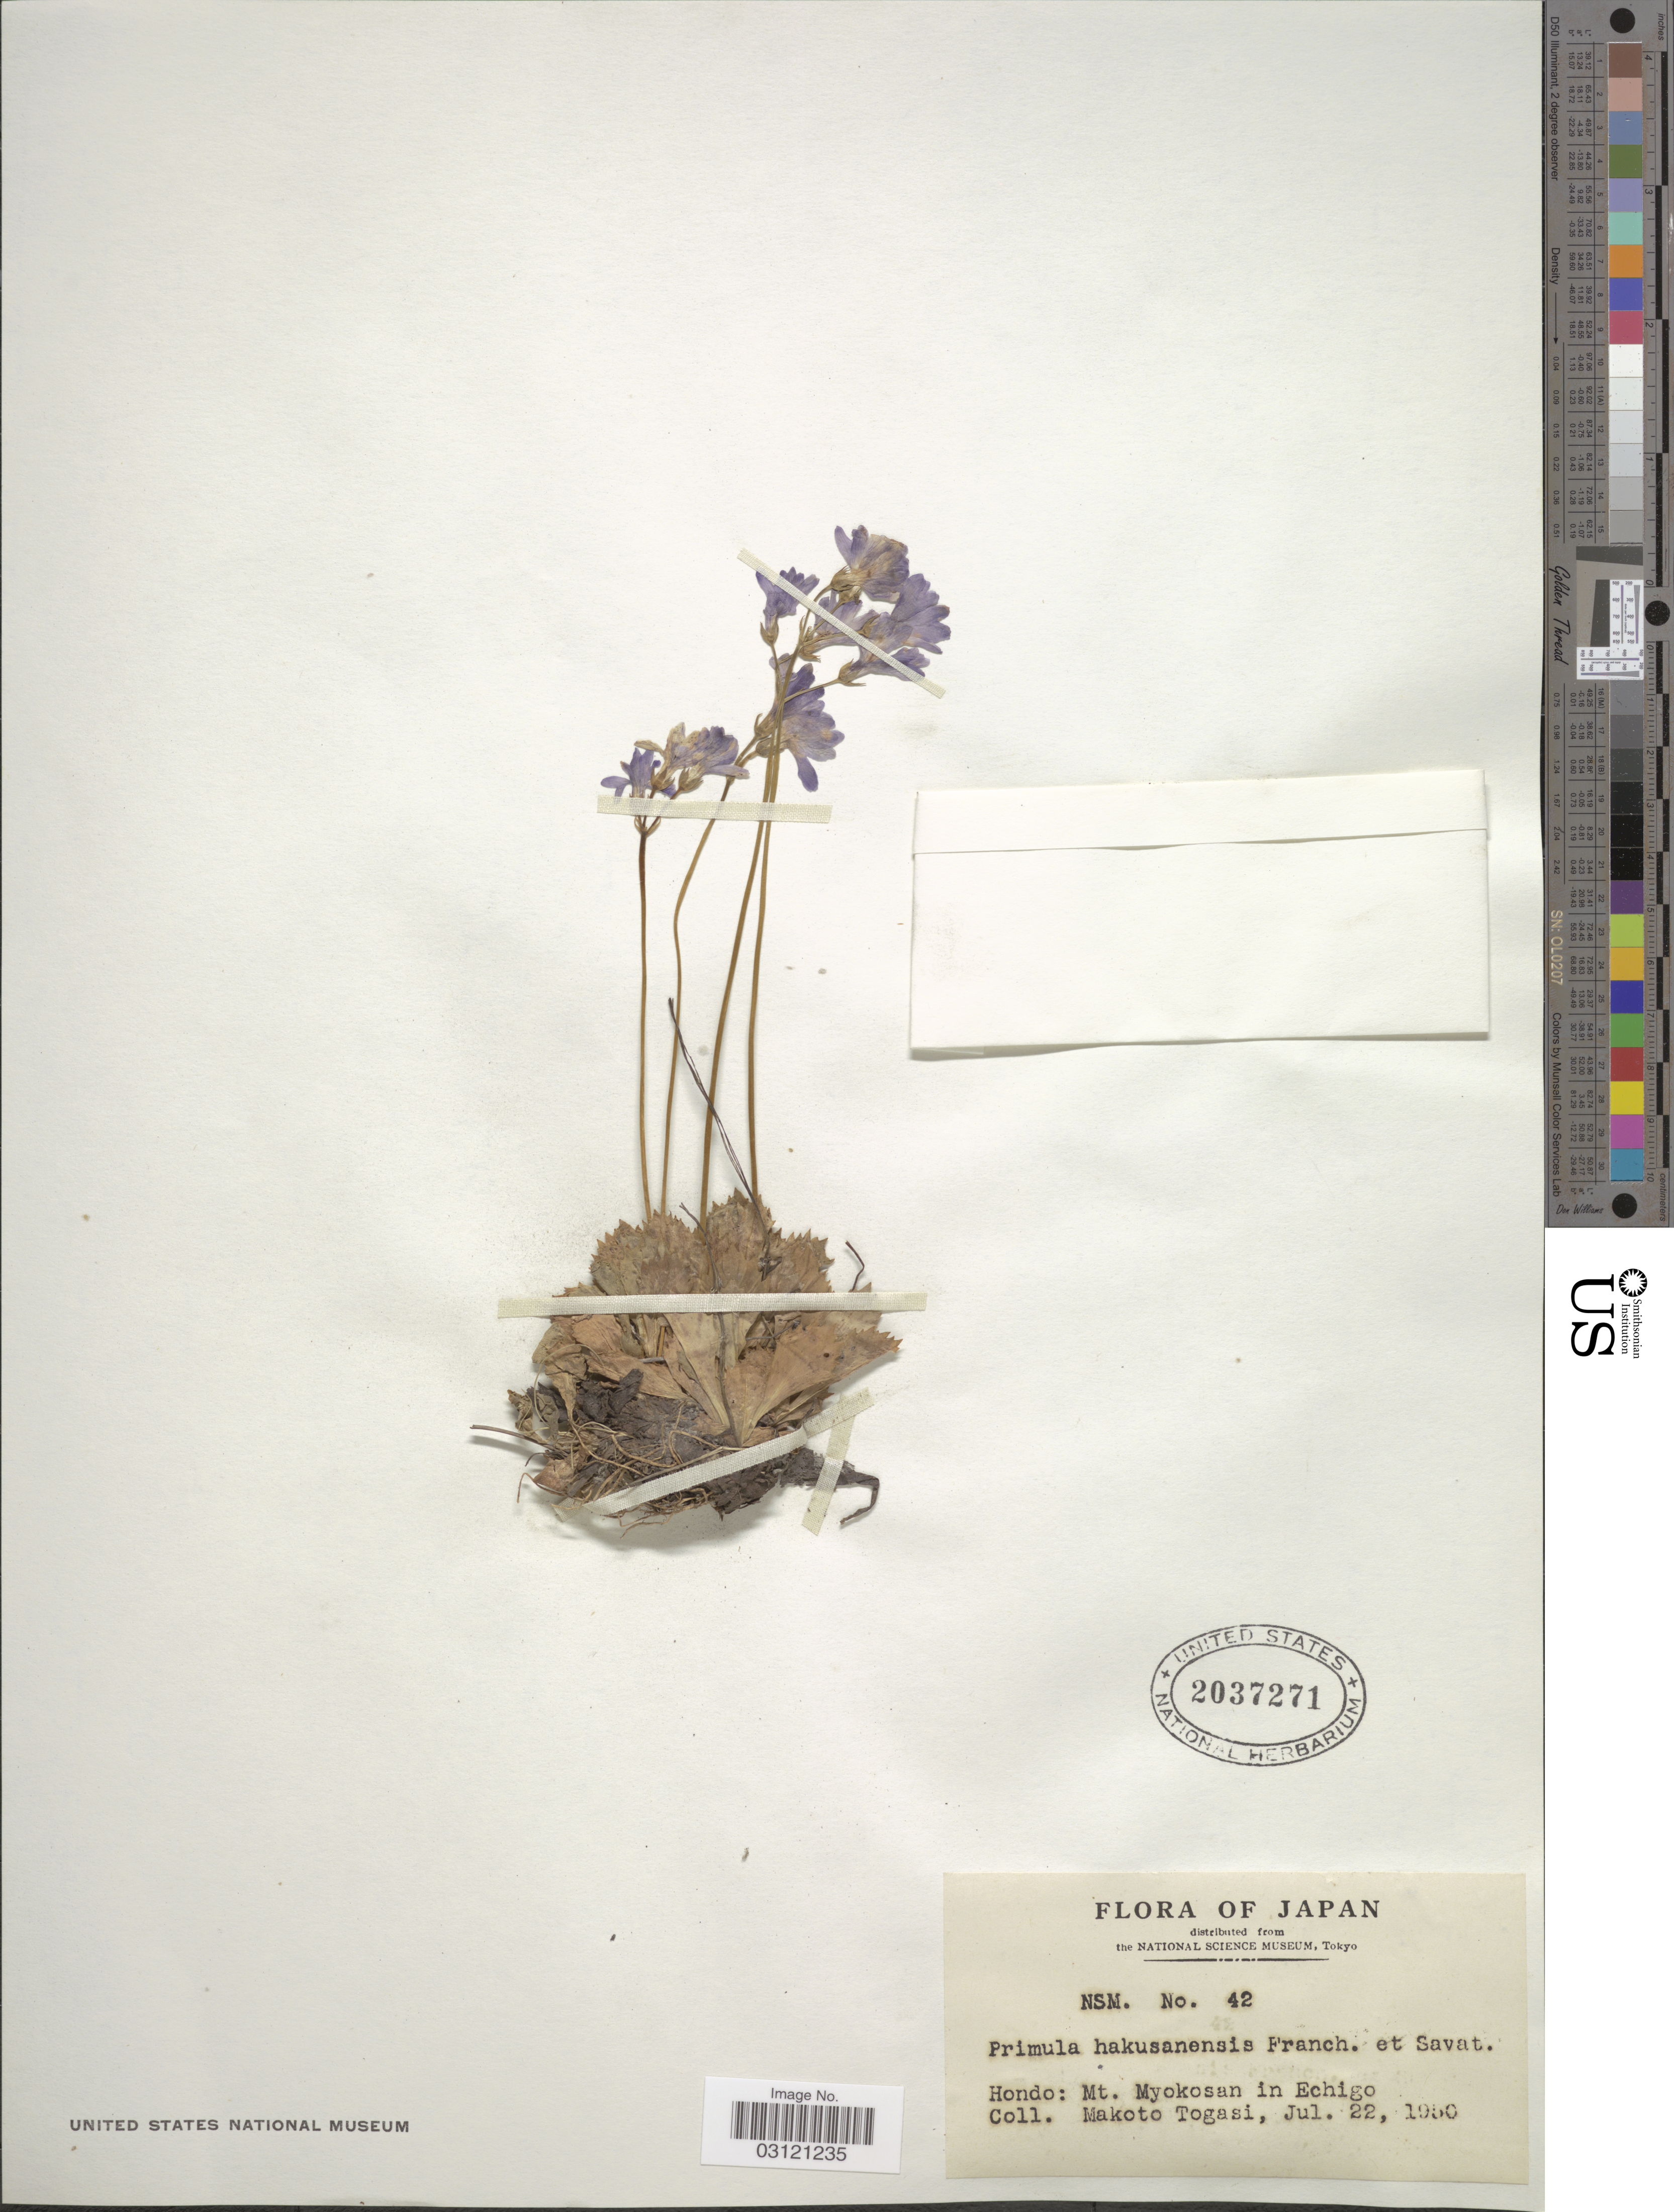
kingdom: Plantae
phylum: Tracheophyta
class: Magnoliopsida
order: Ericales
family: Primulaceae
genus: Primula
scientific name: Primula hakusanensis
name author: Franch.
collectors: M. Togasi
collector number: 42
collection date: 1950-07-22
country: Japan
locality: Hondo: Mt. Myokosan in Echigo.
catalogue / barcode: US 2037271